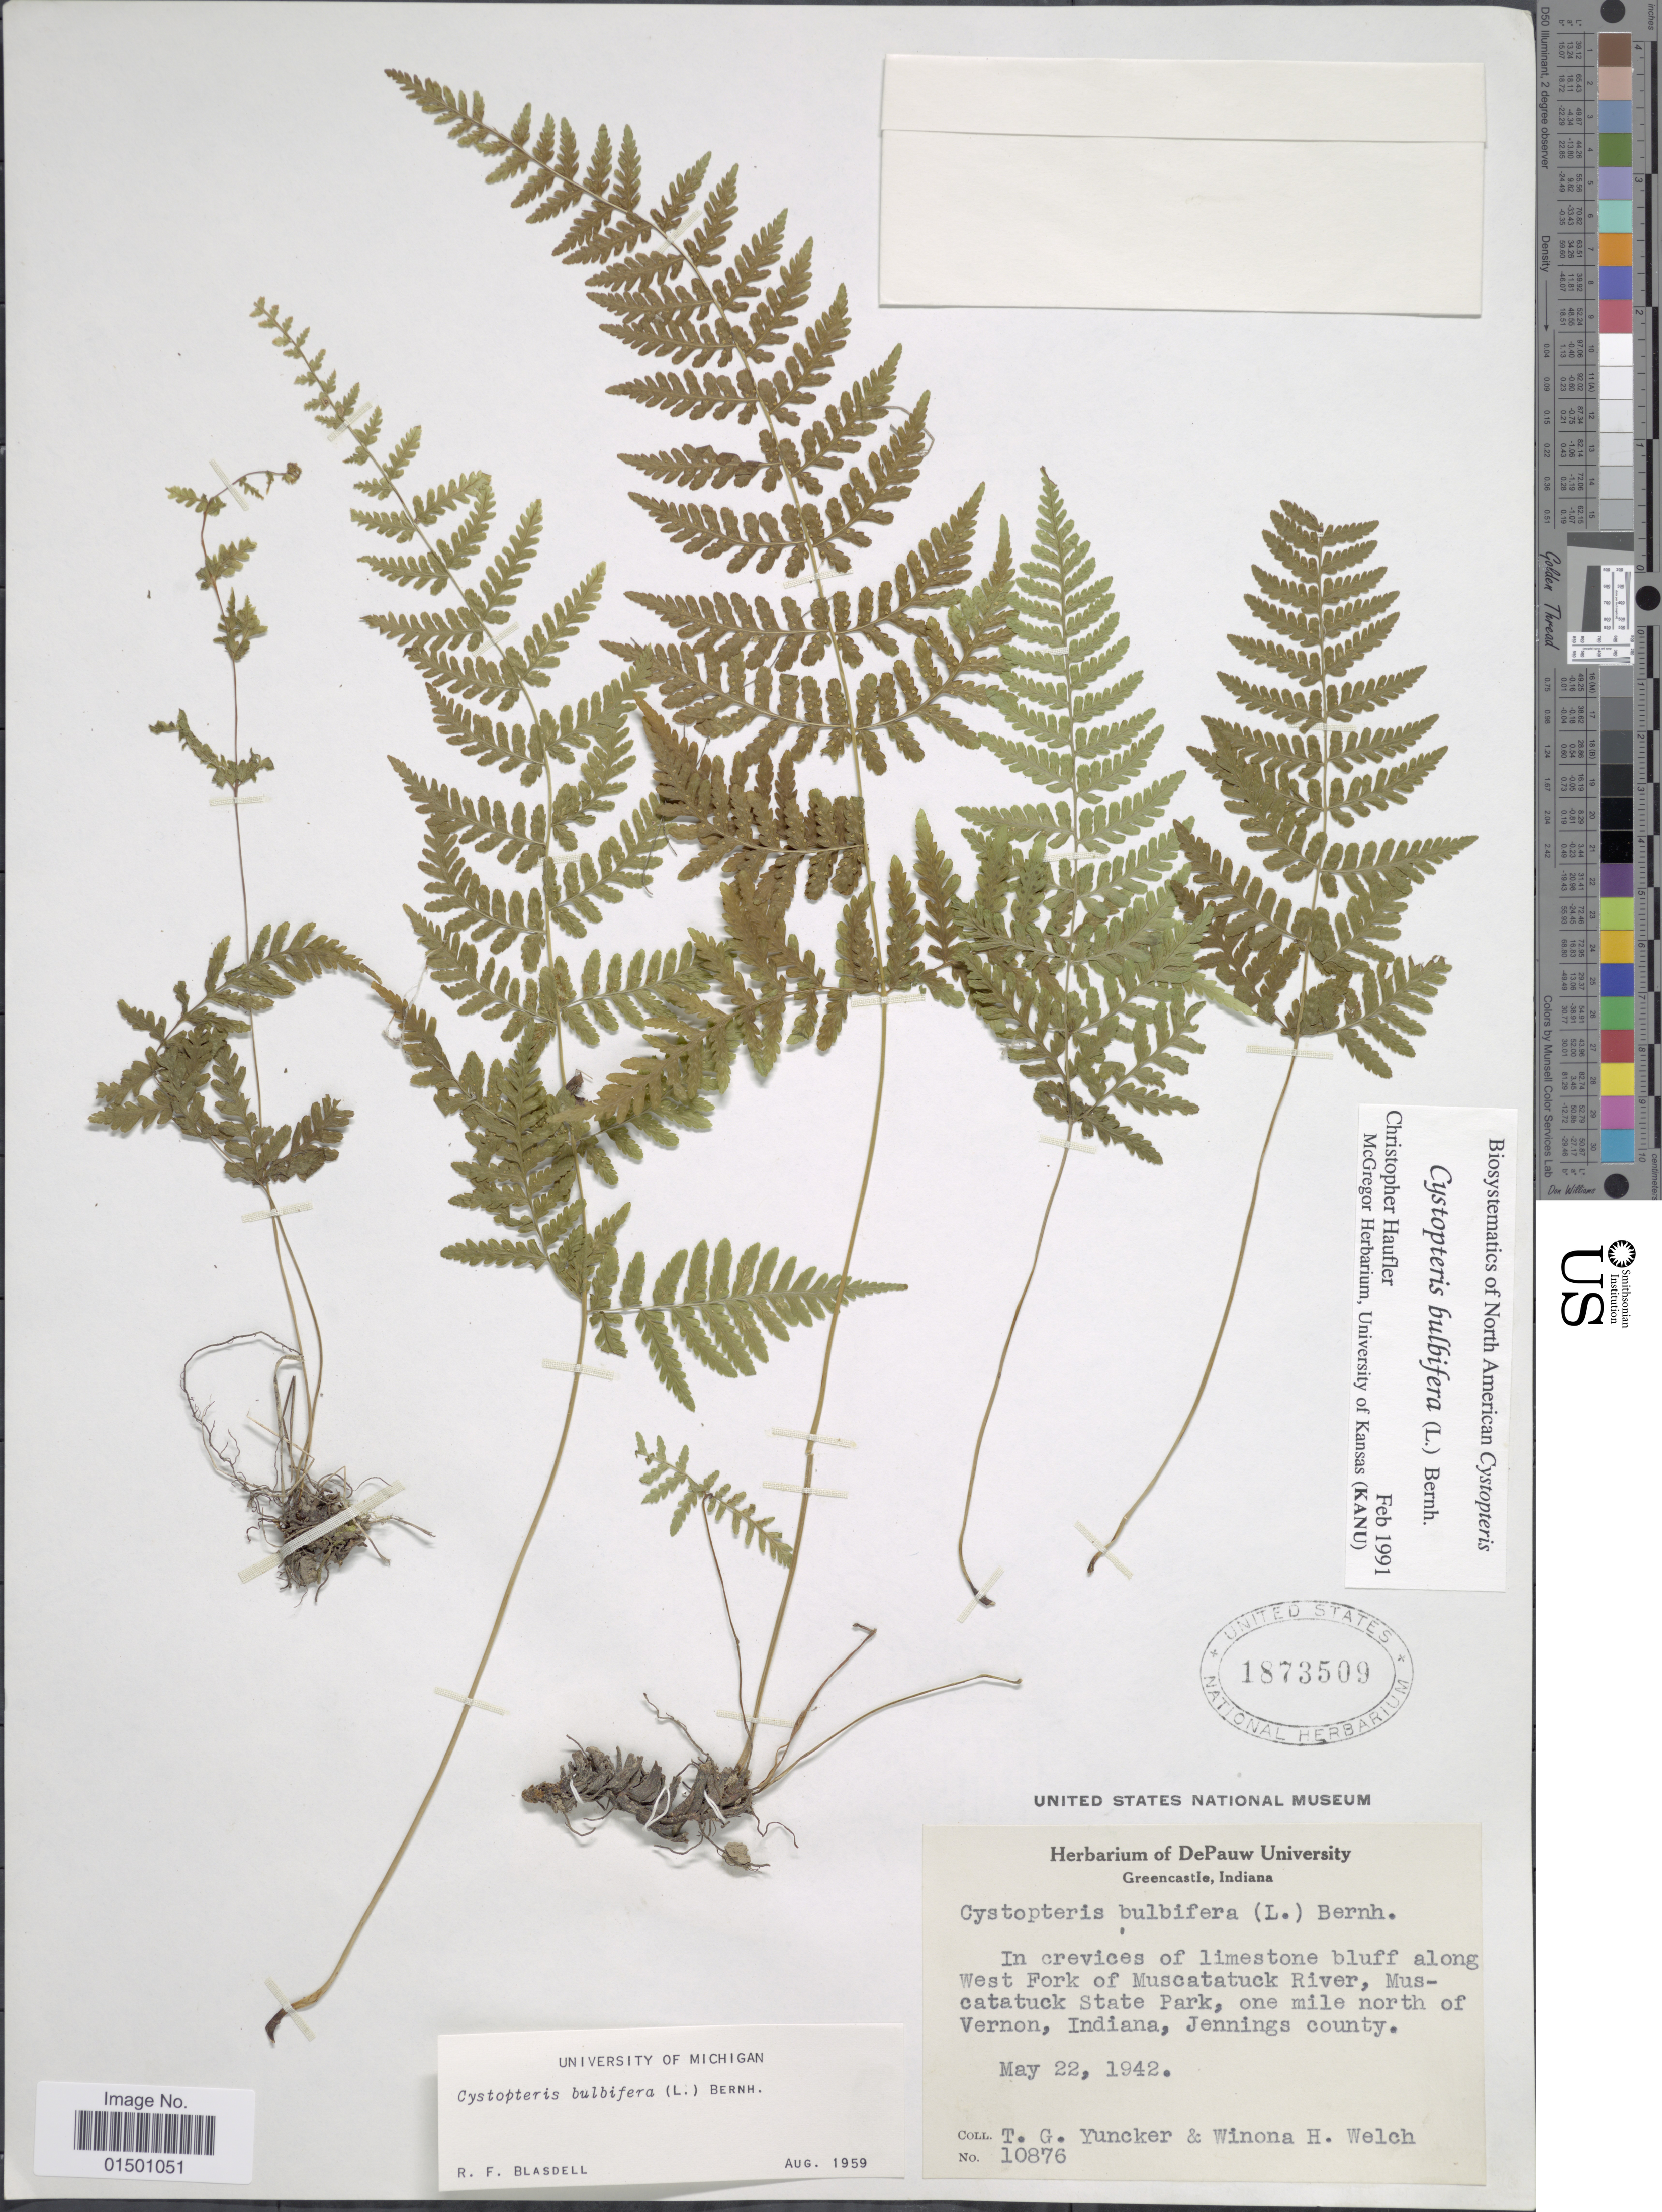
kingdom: Plantae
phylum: Tracheophyta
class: Polypodiopsida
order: Polypodiales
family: Cystopteridaceae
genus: Cystopteris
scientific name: Cystopteris bulbifera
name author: (L.) Bernh.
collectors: T. G. Yuncker & W. H. Welch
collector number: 10876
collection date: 1942-05-22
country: United States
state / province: Indiana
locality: Greencastle, along West Fork of Muscatatuck River, Muscatatuck State Park, one mile north of Vernon, Indiana, Jennings county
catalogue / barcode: US 1873509